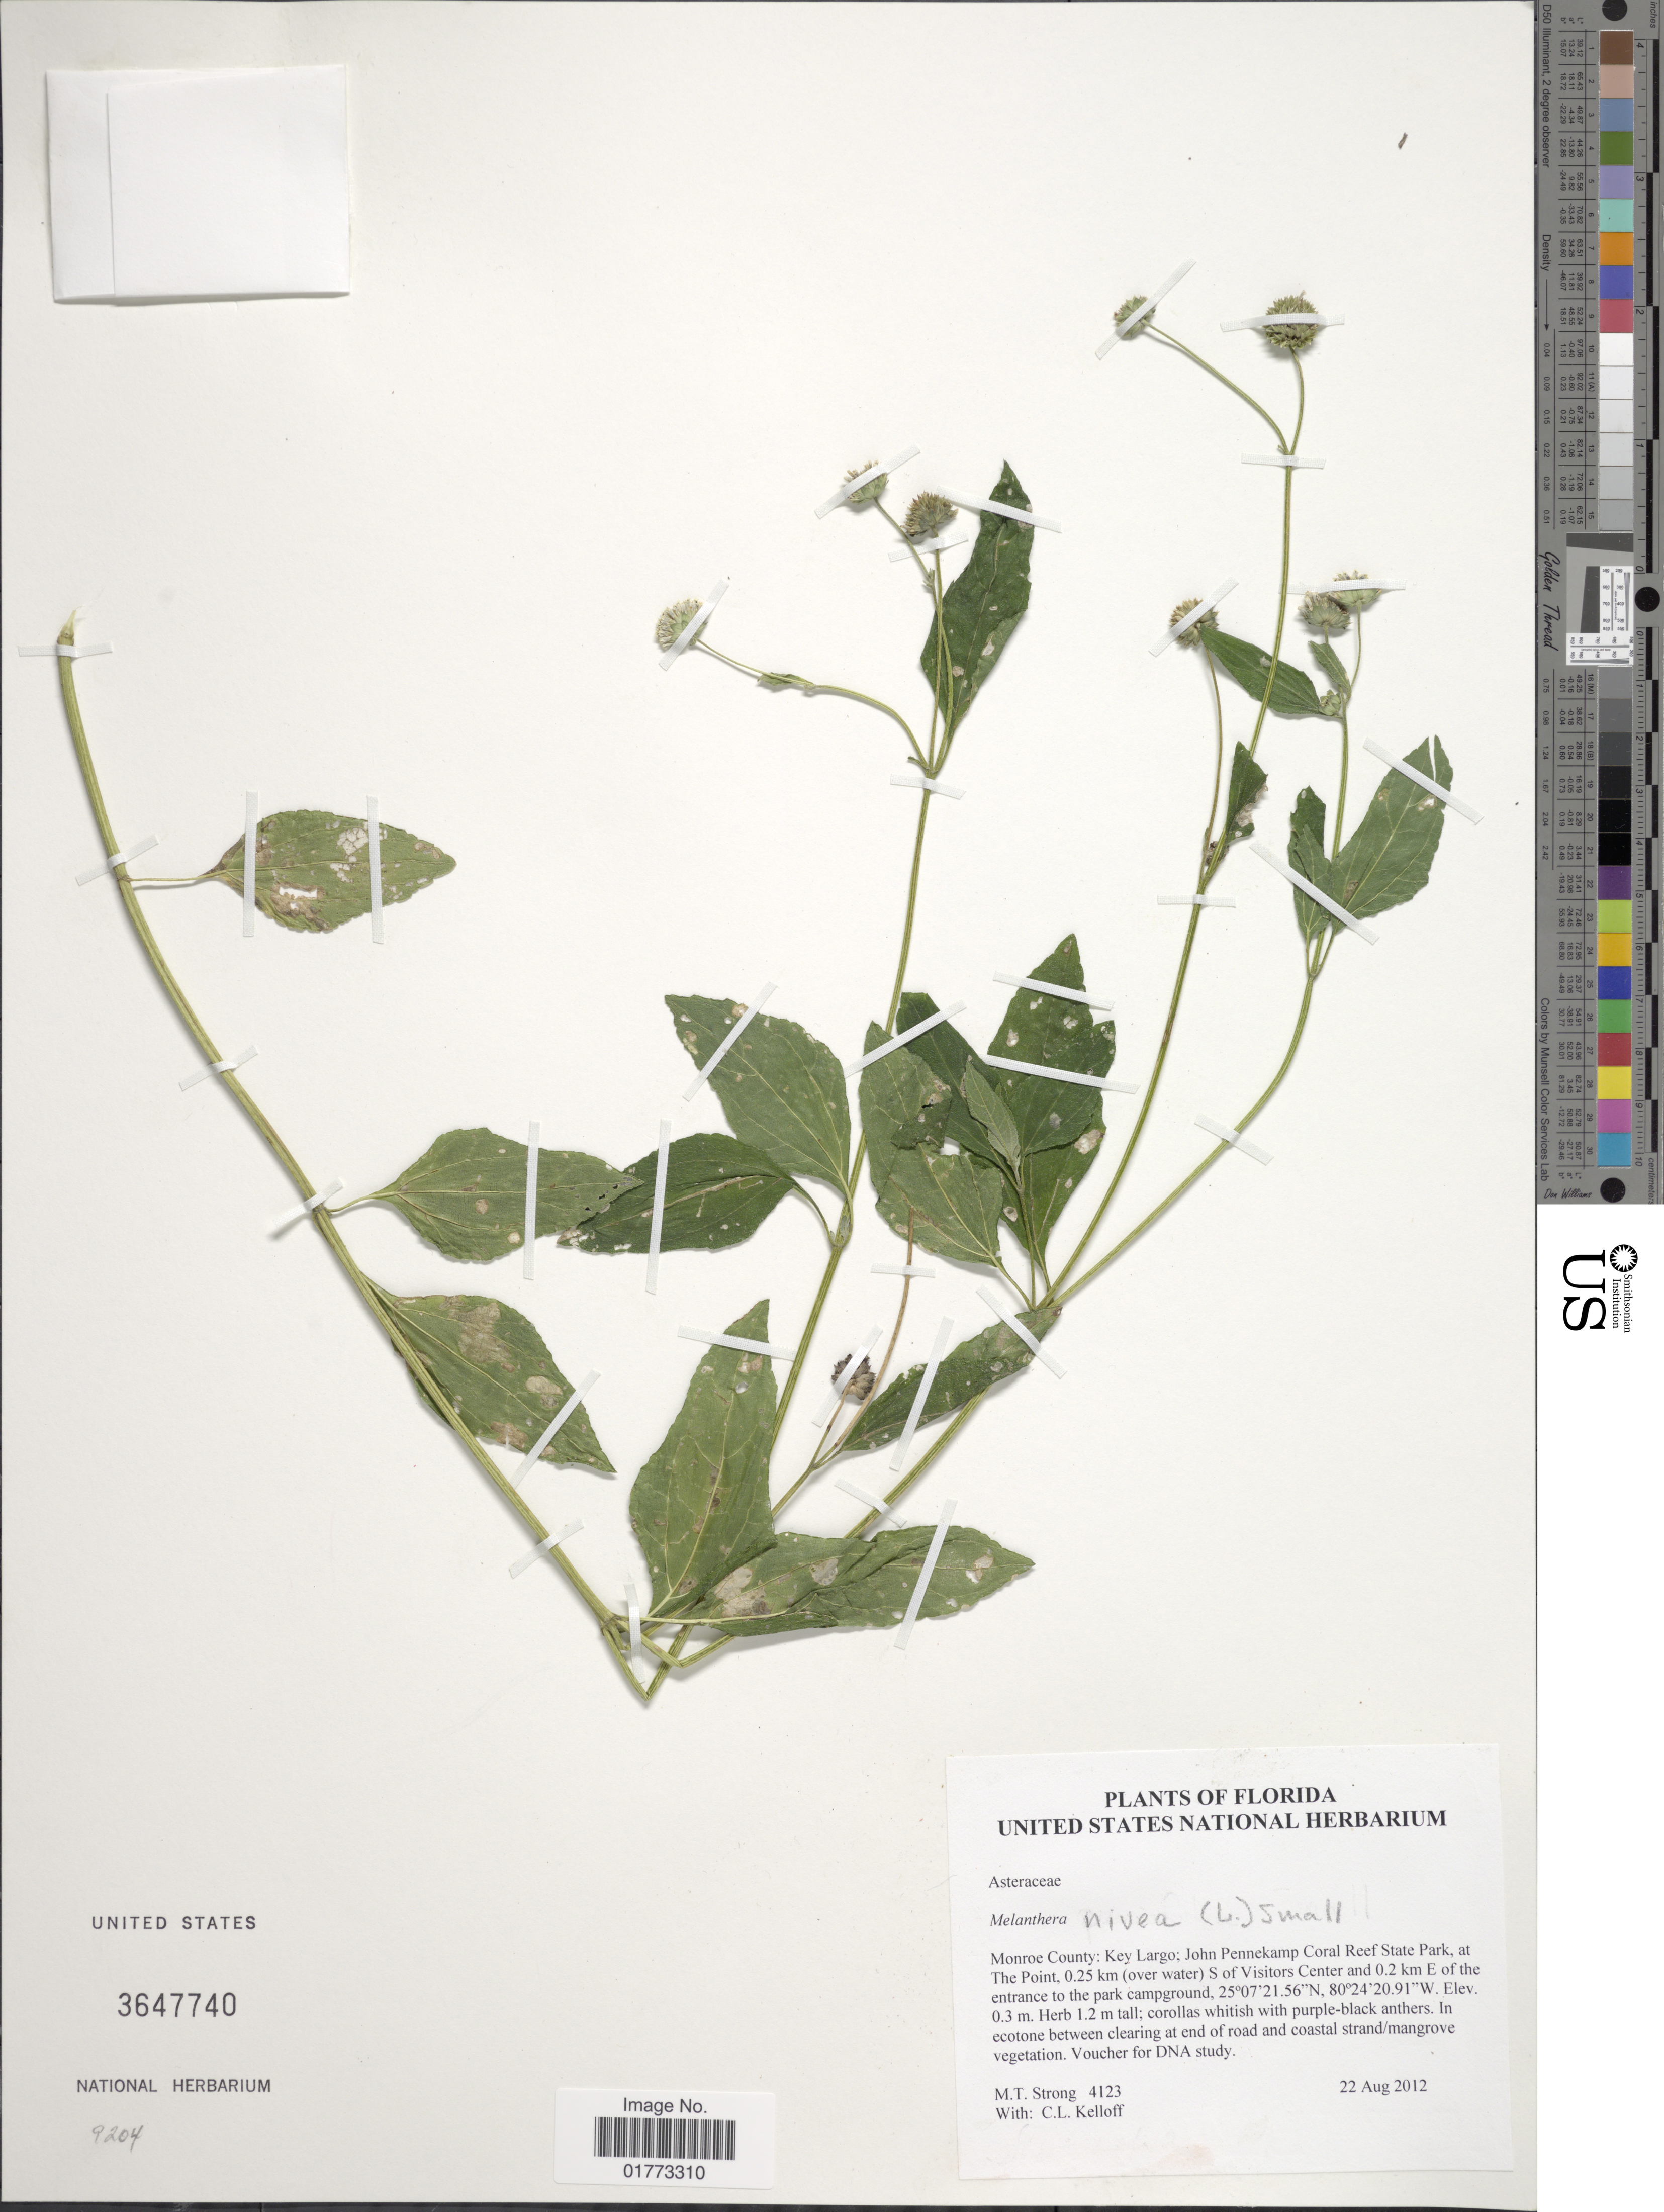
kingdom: Plantae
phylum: Tracheophyta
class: Magnoliopsida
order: Asterales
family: Asteraceae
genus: Melanthera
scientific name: Melanthera nivea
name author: (L.) Small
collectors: M. T. Strong & C. L. Kelloff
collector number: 4123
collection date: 2012-08-22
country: United States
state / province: Florida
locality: Monroe County: Key Largo; John Pennekamp Coral Reef State Park, at The Point, 0.25 km (over water) S of Visitors Center and 0.2 km E of the entrance to the park campground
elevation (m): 0.3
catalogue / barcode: US 3647740